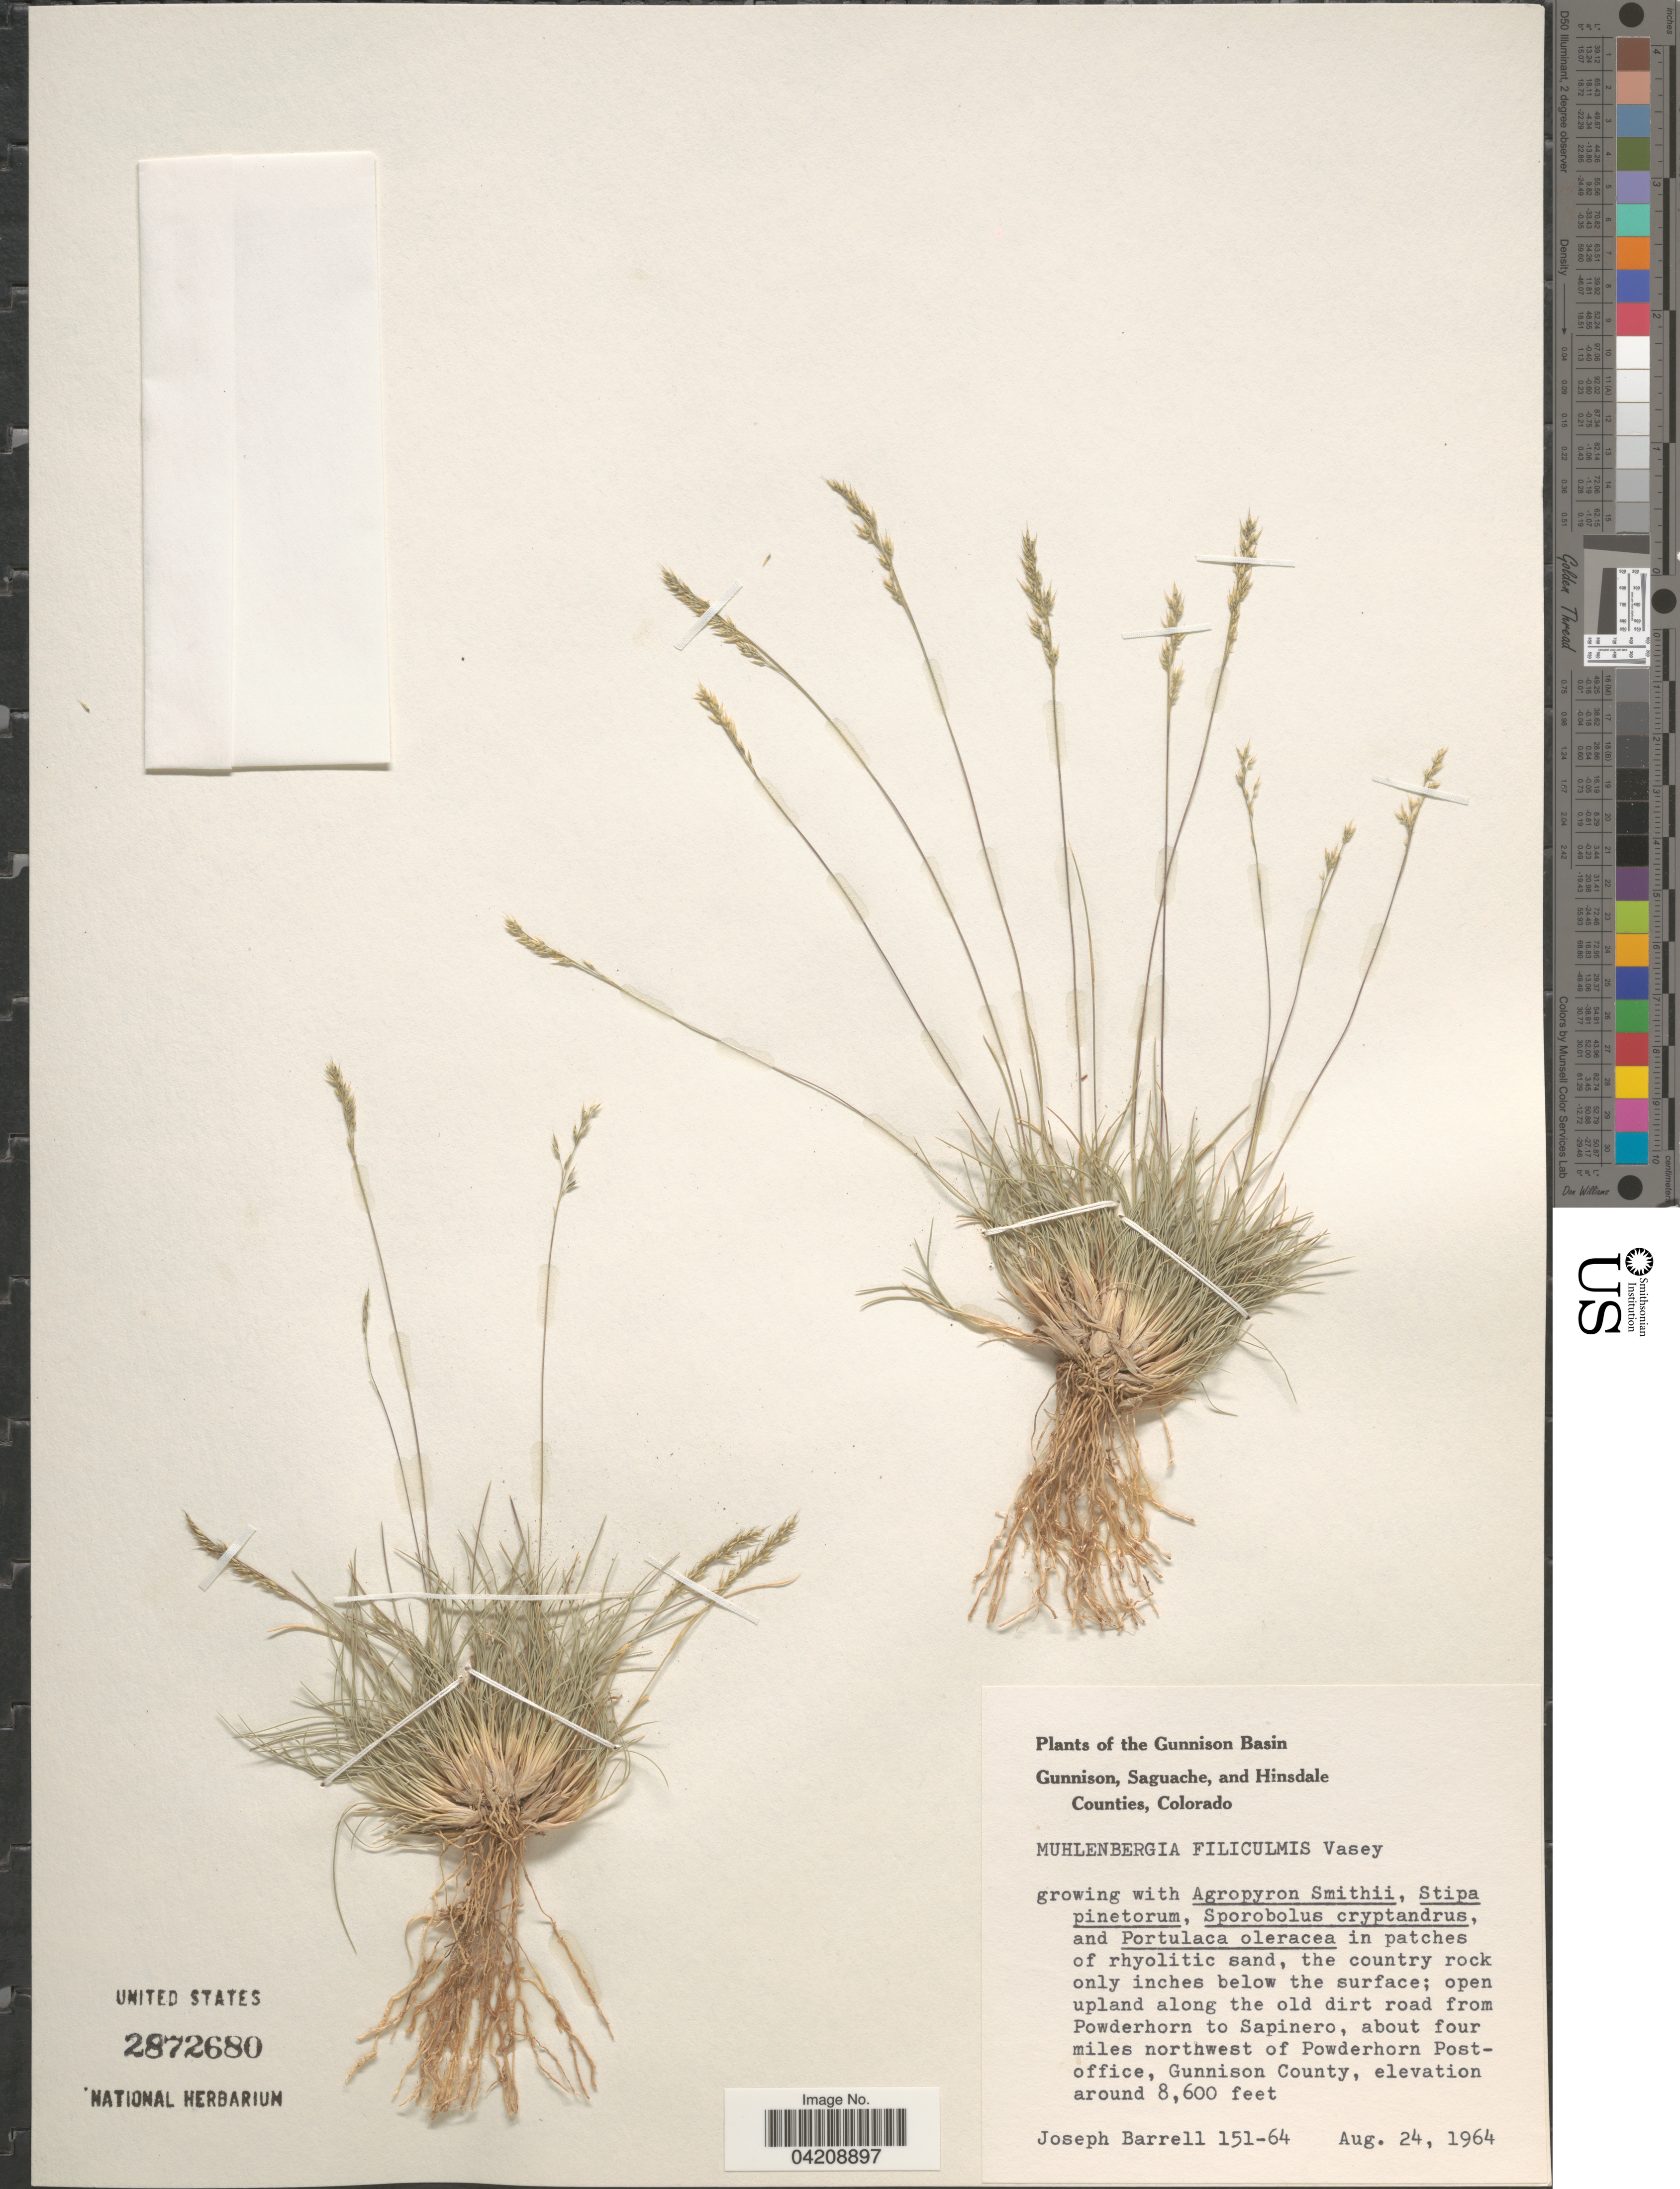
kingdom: Plantae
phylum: Tracheophyta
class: Liliopsida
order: Poales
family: Poaceae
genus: Muhlenbergia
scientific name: Muhlenbergia filiformis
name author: (Thurb. ex S. Watson) Rydb.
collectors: J. Barrell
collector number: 151-64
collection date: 1964-08-24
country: United States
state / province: Colorado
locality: The Gunnison Basin. Gunnison, Saguache, and Hinsdale Counties. Open upland along the old dirt road from Powderhorn to Sapinero, about four miles northwest of Powderhorn Post-office, Gunnison County.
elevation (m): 2621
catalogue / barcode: US 2872680